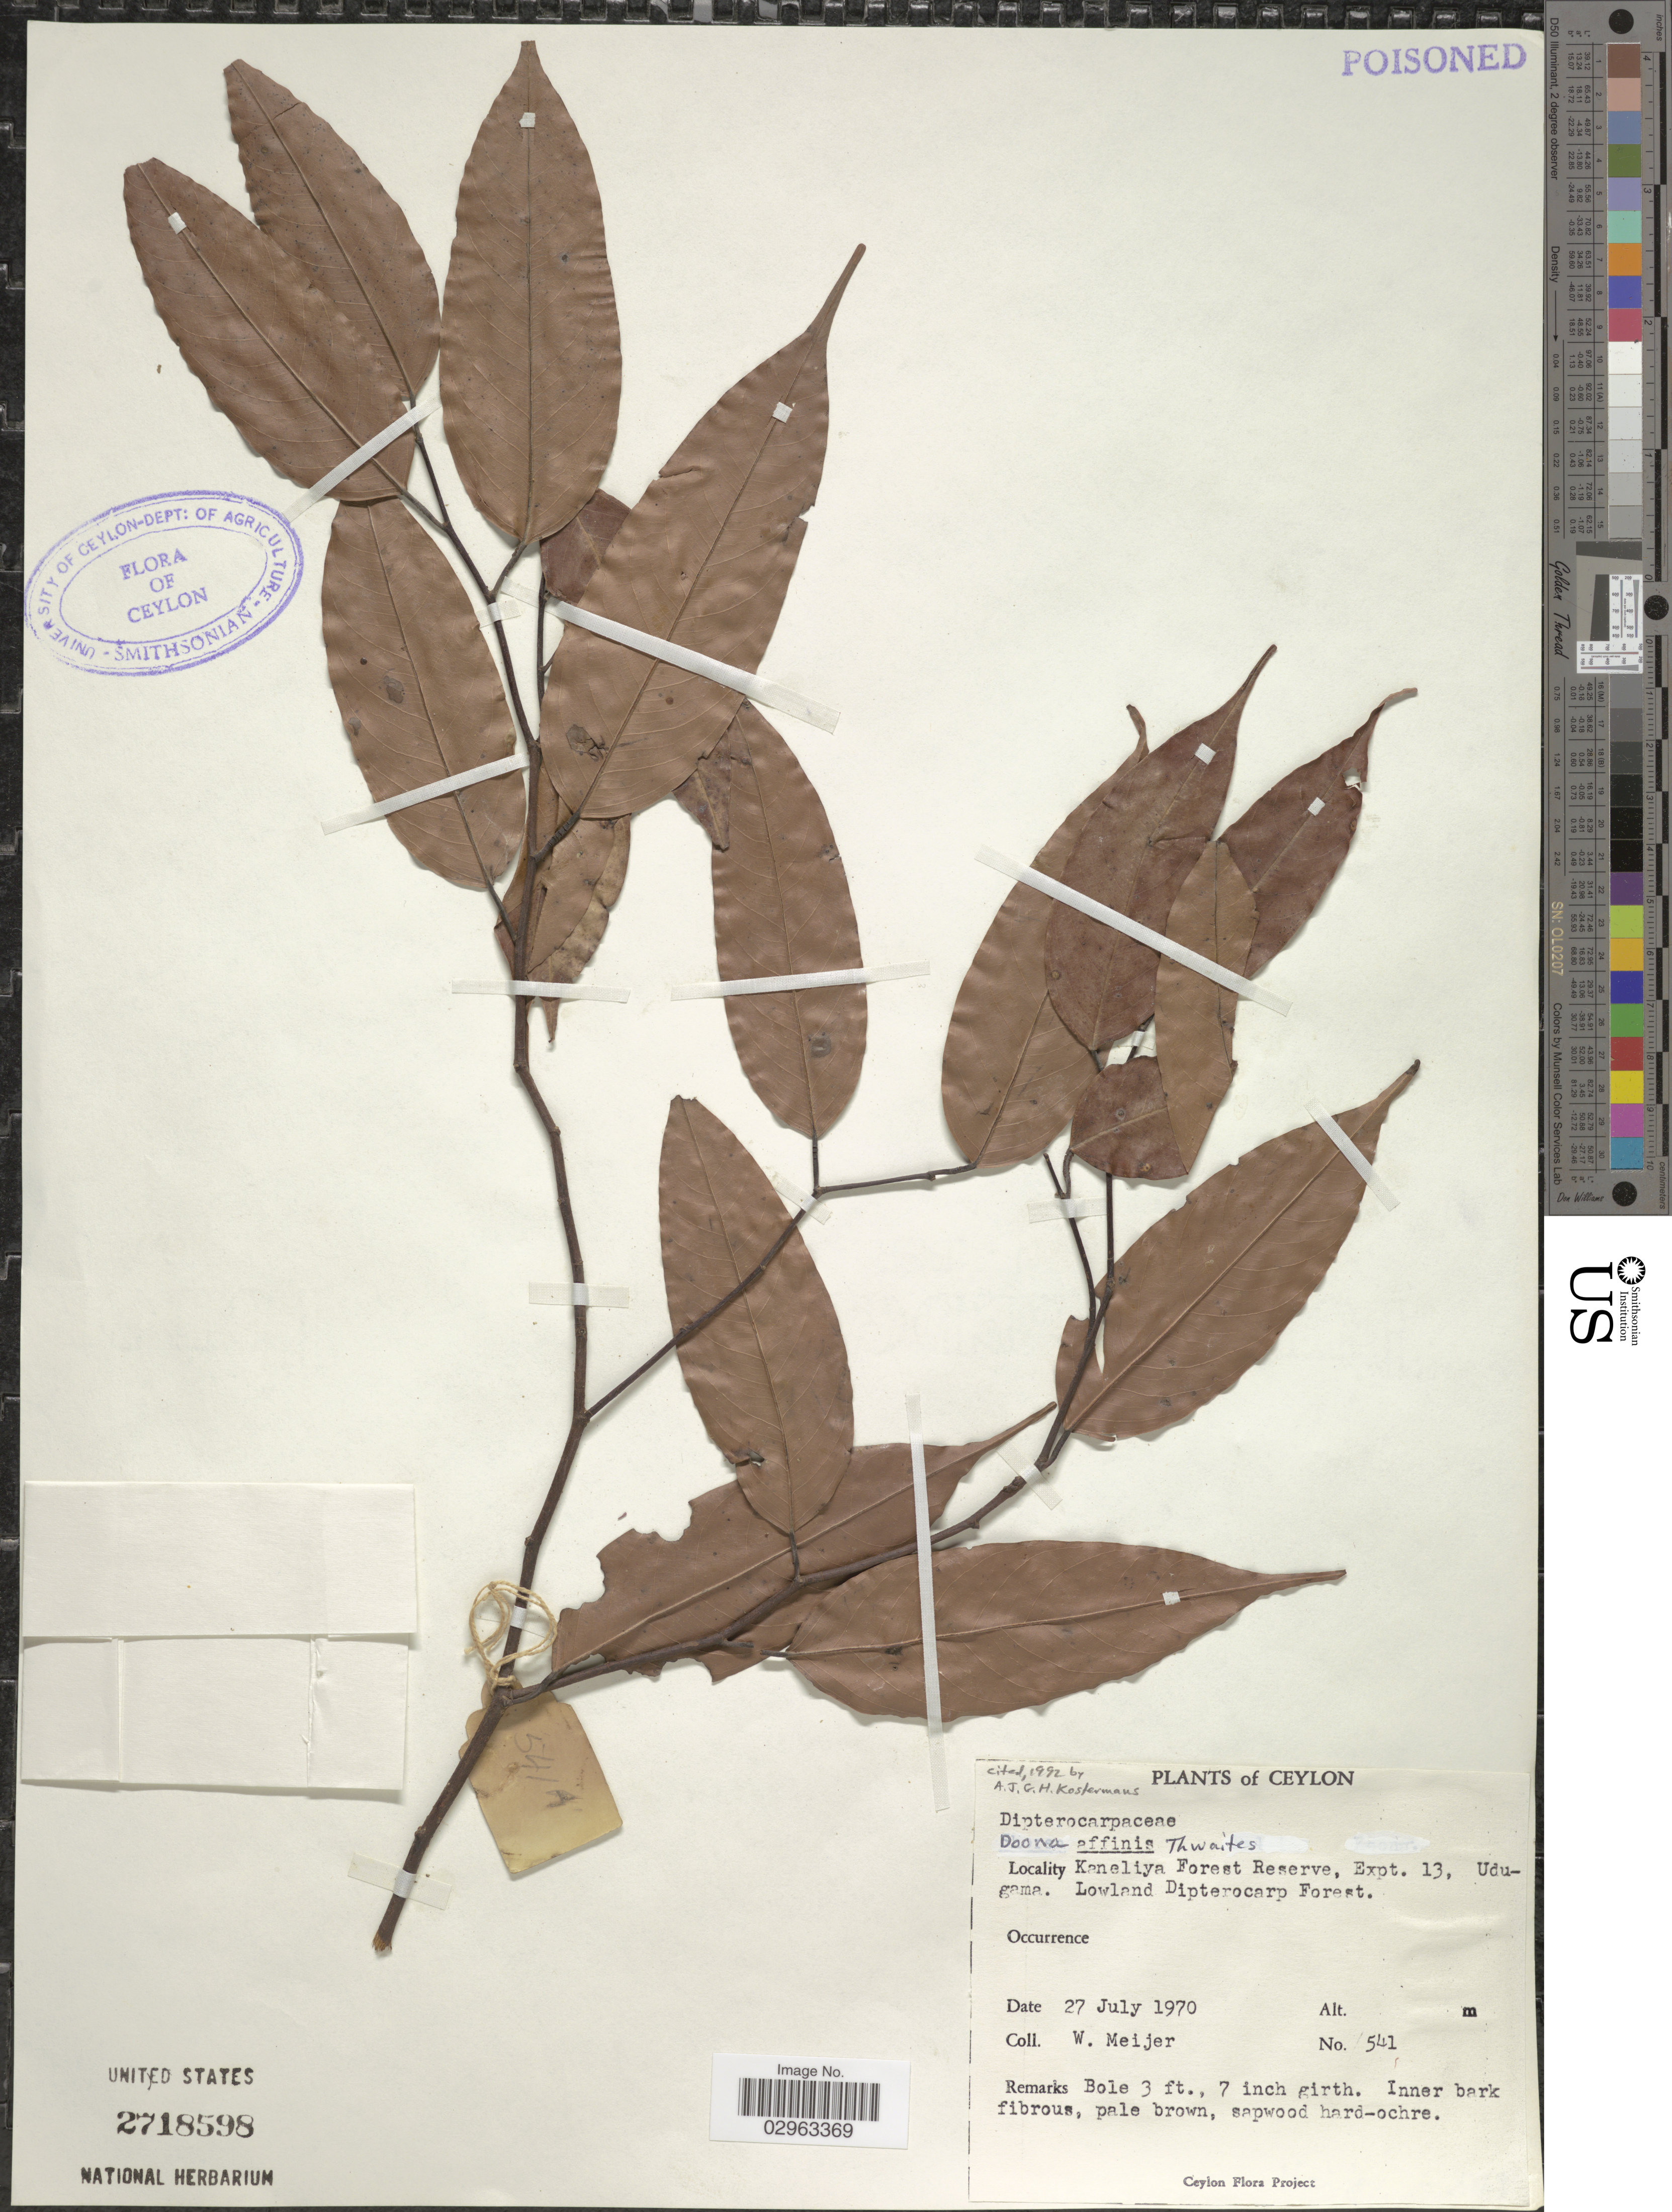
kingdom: Plantae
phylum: Tracheophyta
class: Magnoliopsida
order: Malvales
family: Dipterocarpaceae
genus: Doona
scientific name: Doona affinis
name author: Thwaites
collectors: W. Meijer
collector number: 541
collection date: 1970-07-27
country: Sri Lanka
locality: Ceylon, Kaneliya Forest Reserve, Expt. 13, Udugama. Lowland Dipterocarp Forest.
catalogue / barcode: US 2718598